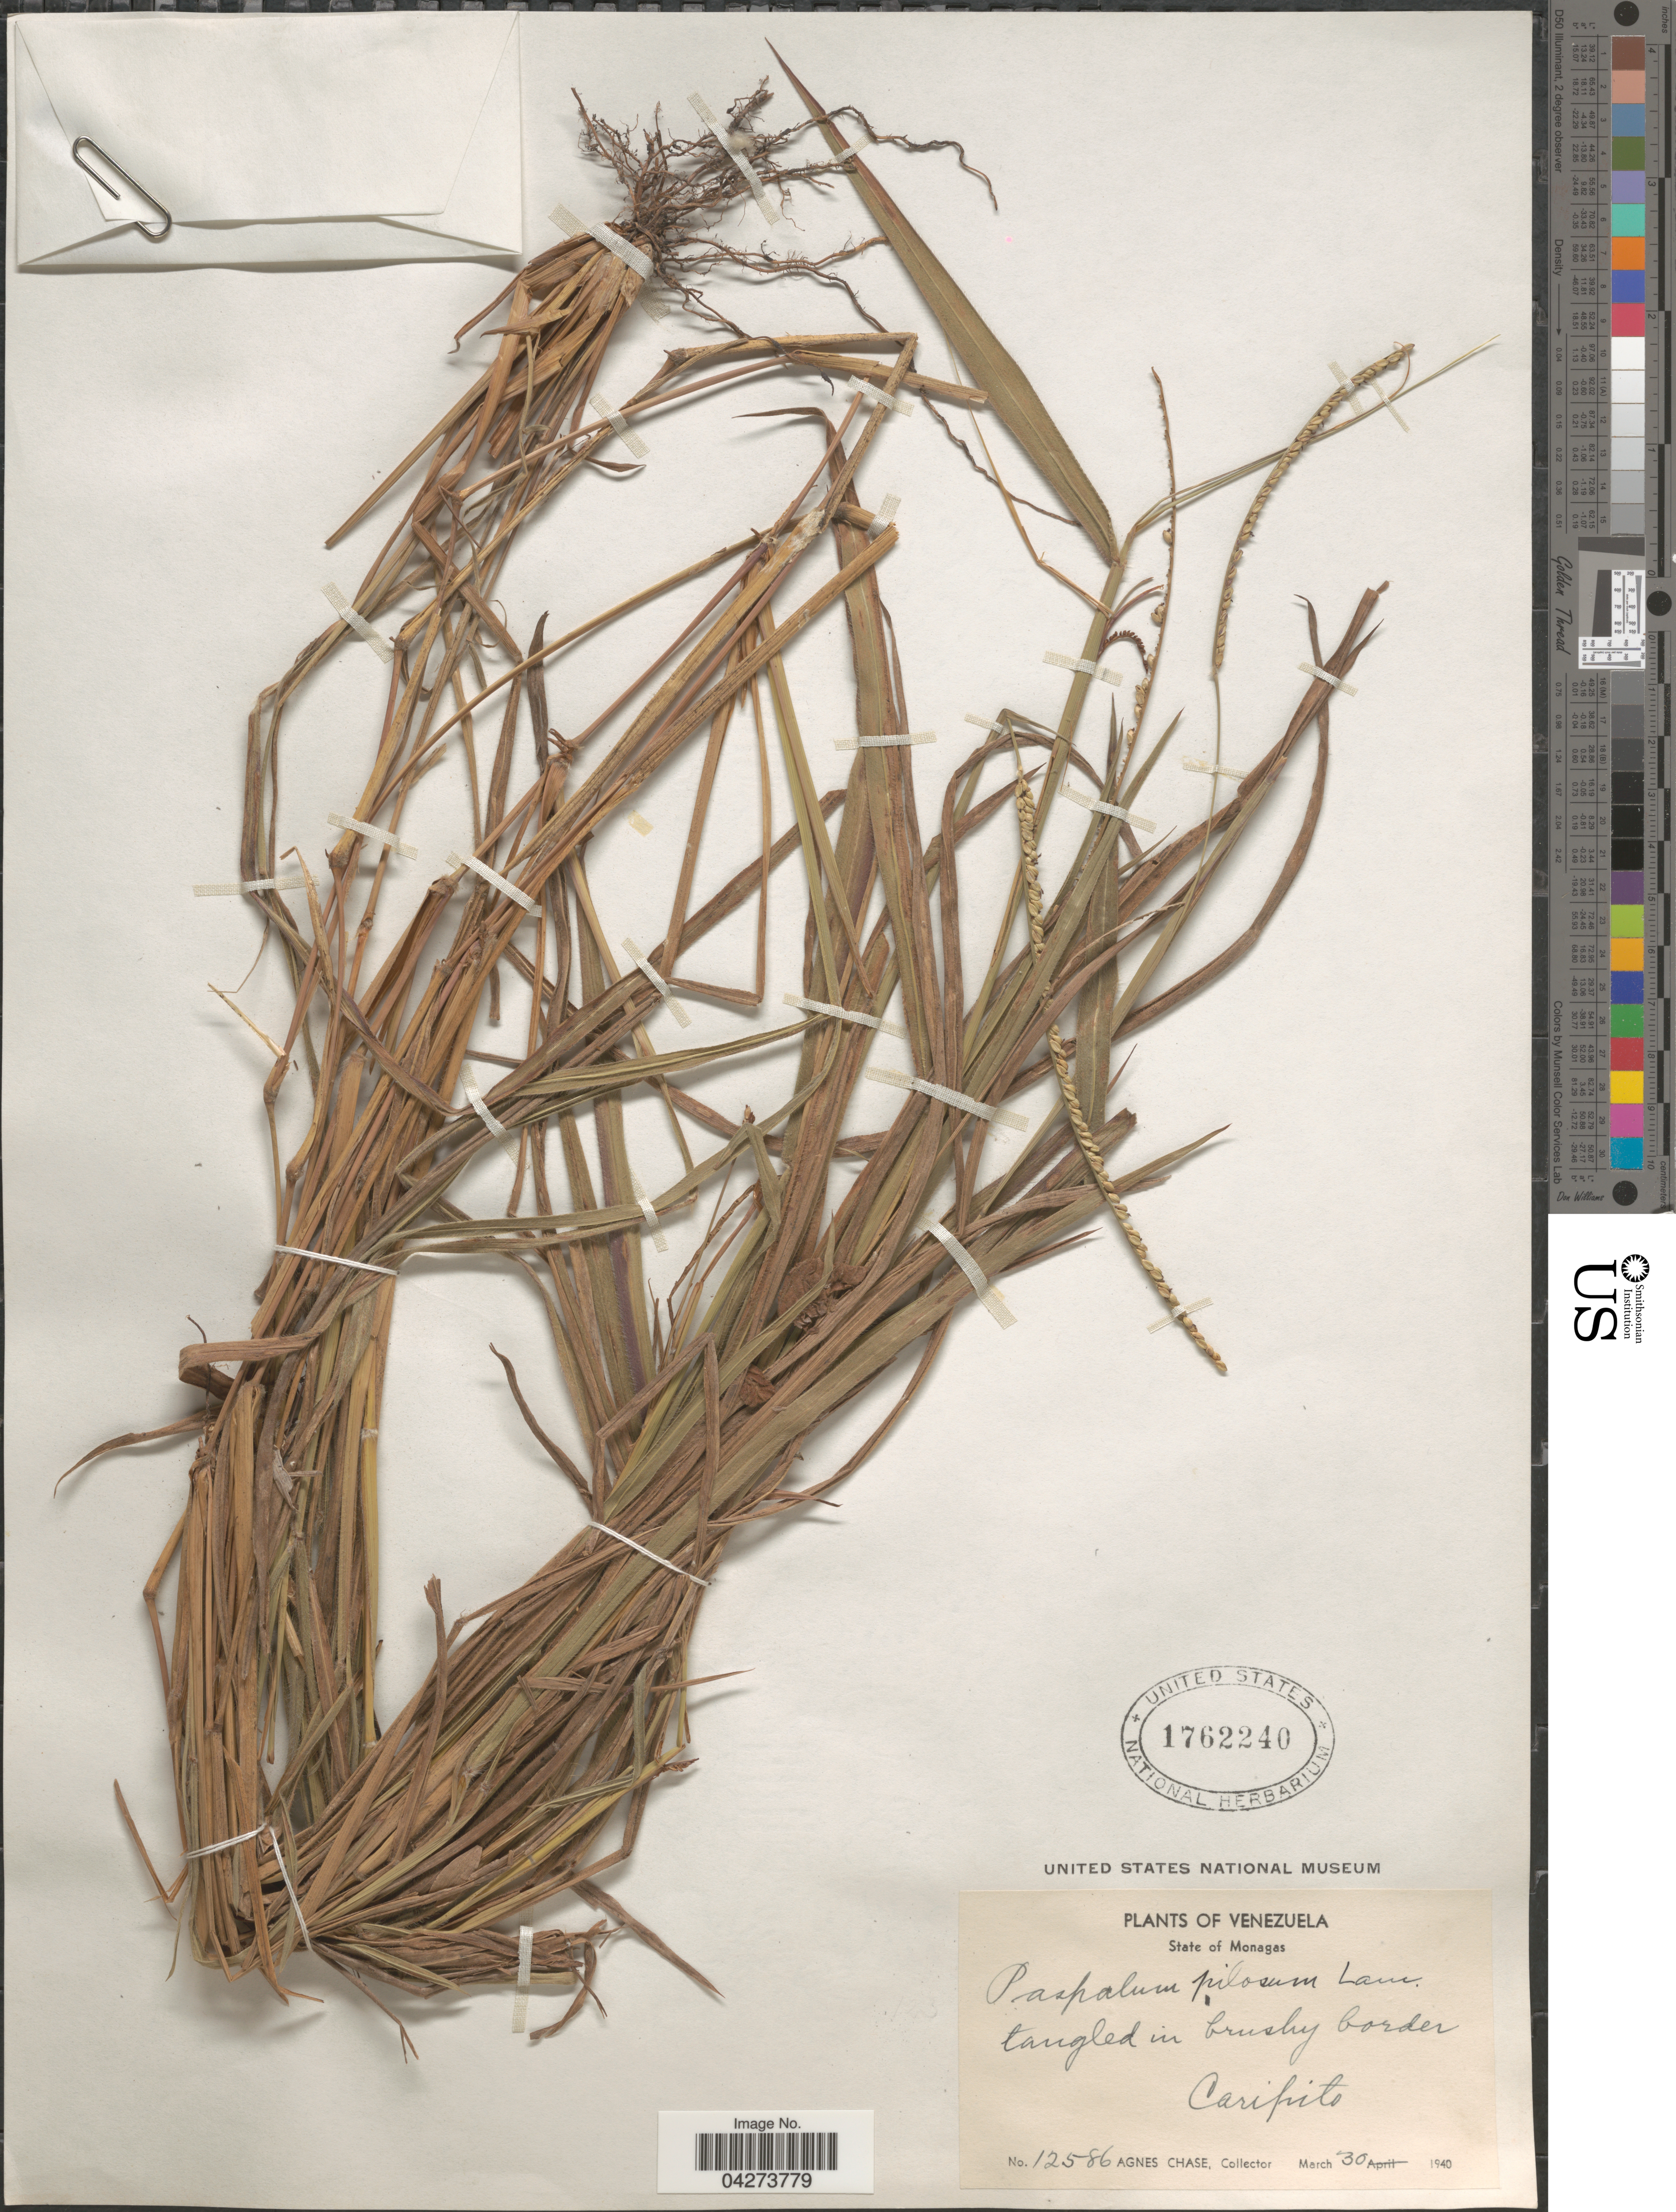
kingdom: Plantae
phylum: Tracheophyta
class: Liliopsida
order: Poales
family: Poaceae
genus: Paspalum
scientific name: Paspalum pilosum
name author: Lam.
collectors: A. Chase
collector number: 12586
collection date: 1940-03-30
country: Venezuela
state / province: Monagas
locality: Caripito.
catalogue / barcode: US 1762240